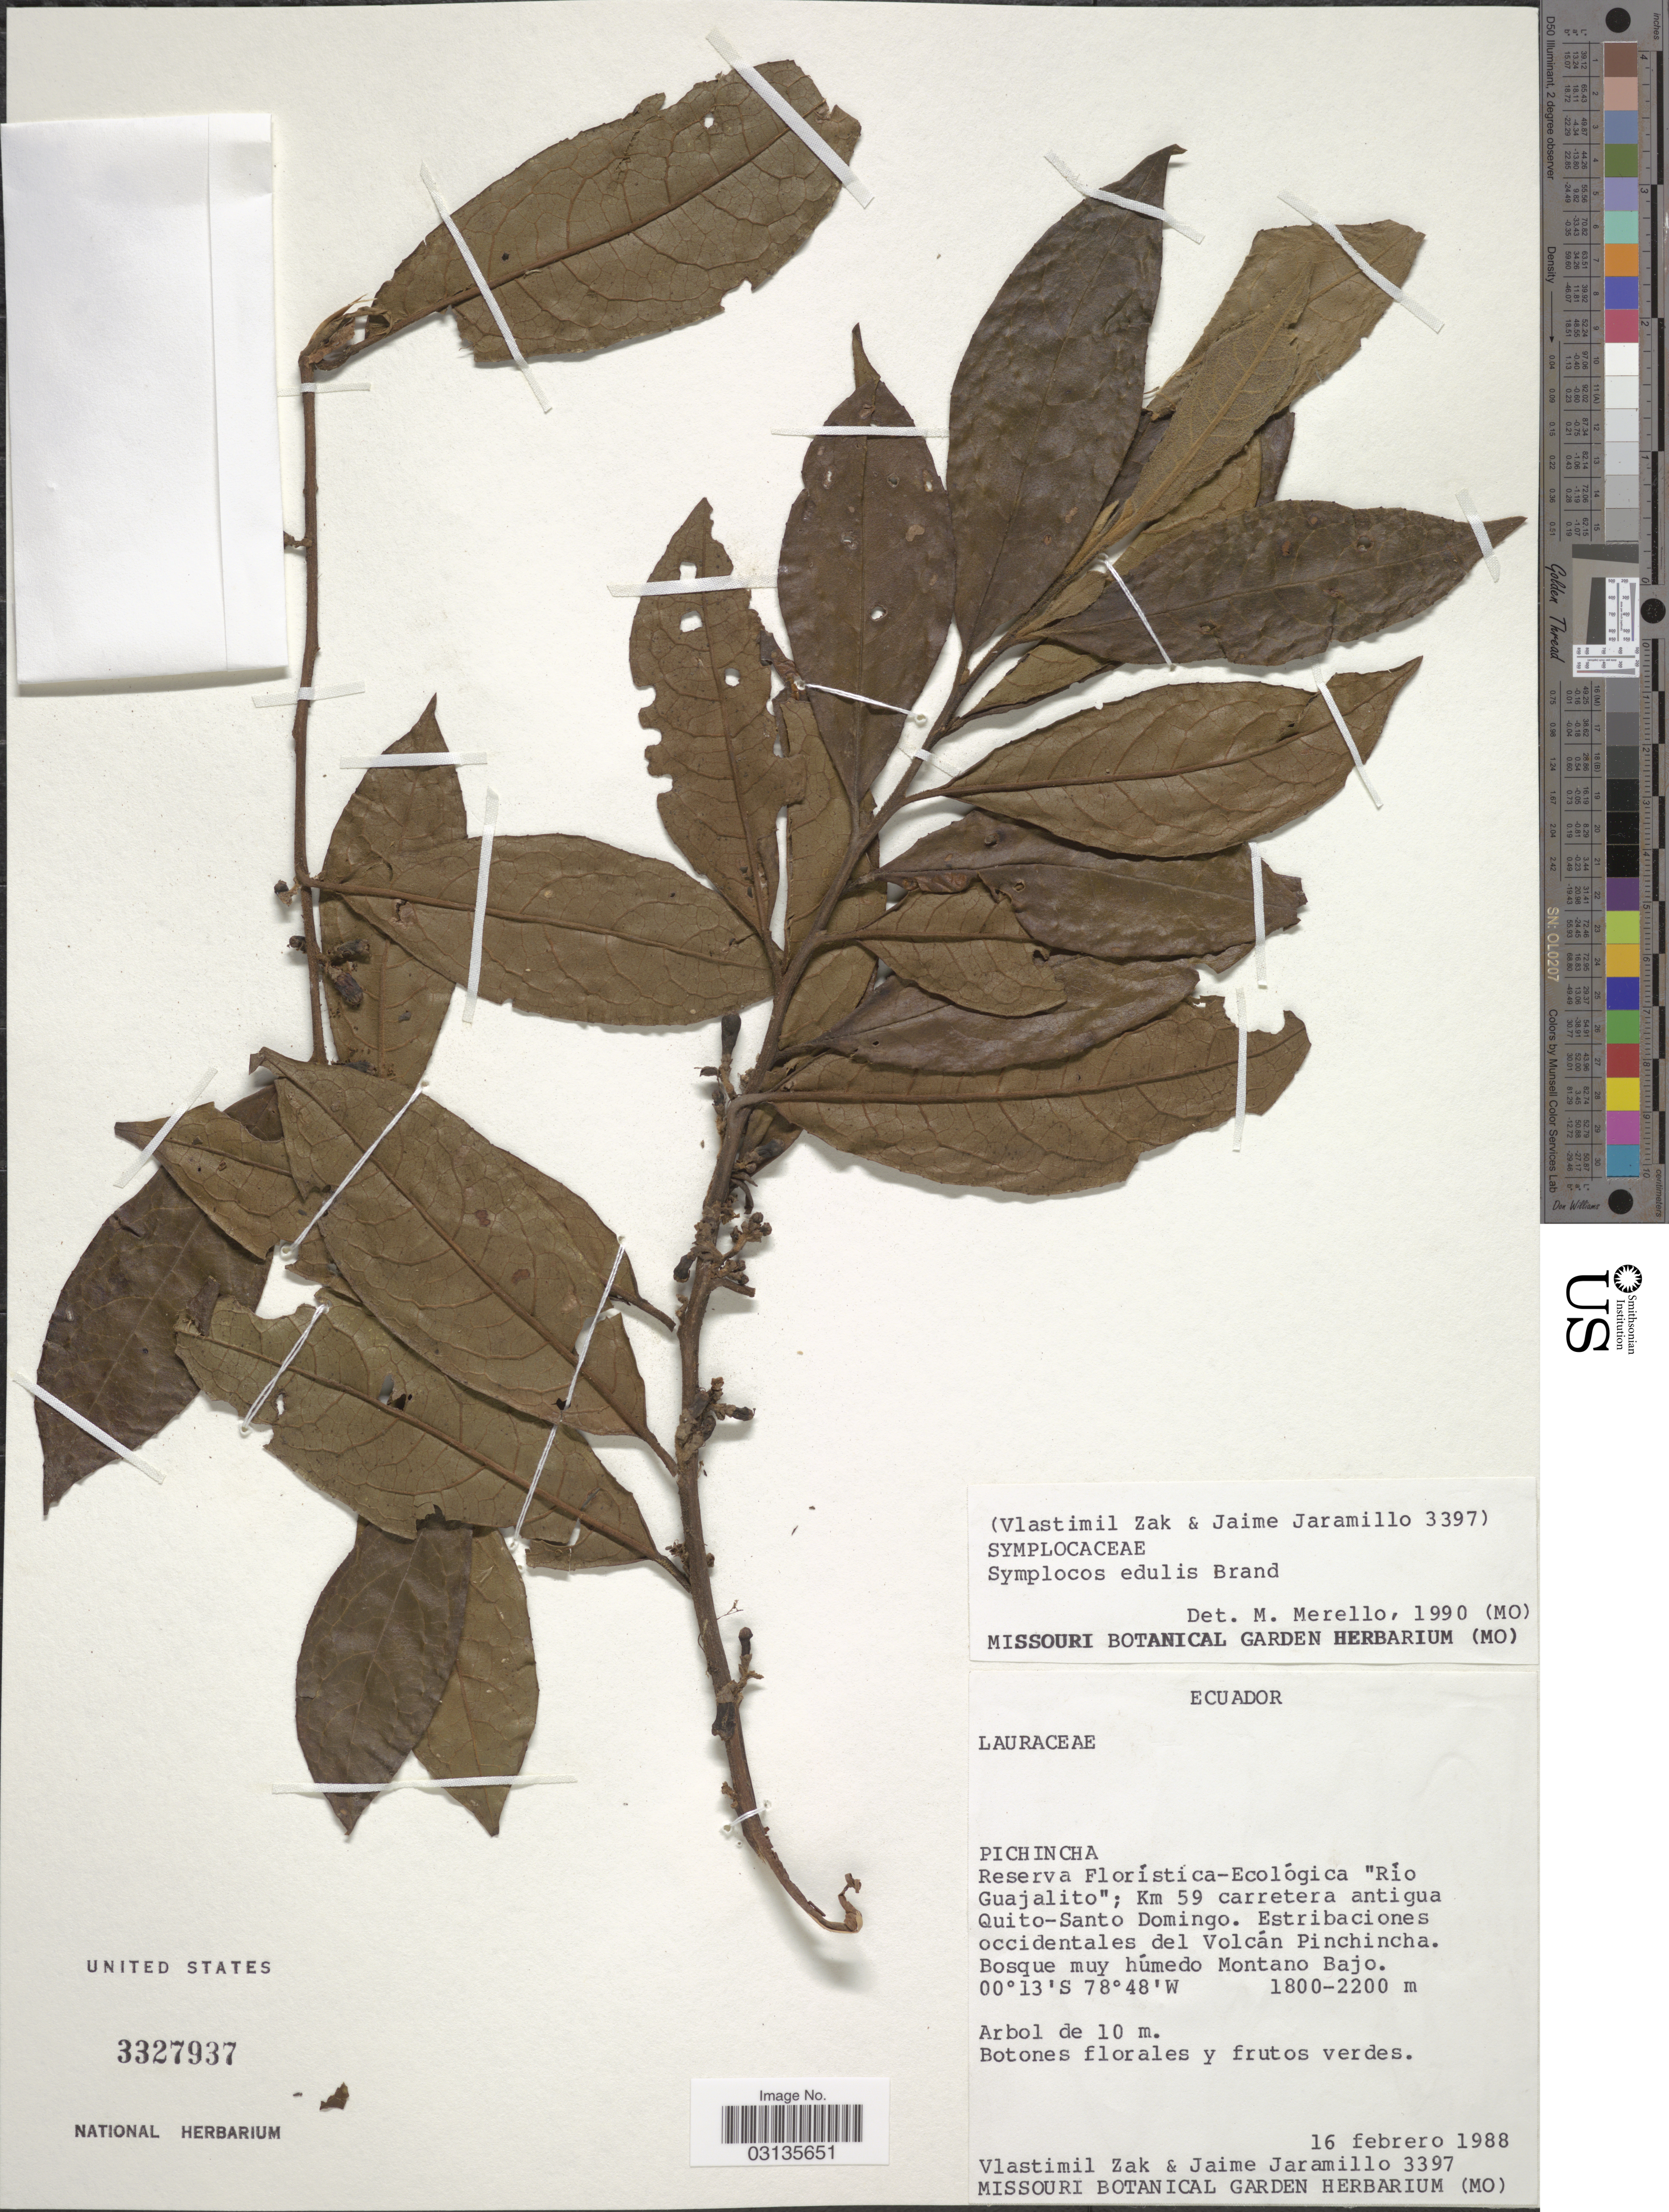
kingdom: Plantae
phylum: Tracheophyta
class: Magnoliopsida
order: Ericales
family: Symplocaceae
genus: Symplocos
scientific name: Symplocos edulis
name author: Brand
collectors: V. Zak & J. Jaramillo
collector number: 3397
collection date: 1988-02-16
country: Ecuador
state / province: Pichincha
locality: Reserva Florística-Ecológica "Río Guajalito"; Km 59 carretera antigua Quito-Santo Domingo. Estribaciones occidentales del Volcán Pinchincha. Bosque muy húmedo Montano Bajo.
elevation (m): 1800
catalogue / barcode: US 3327937